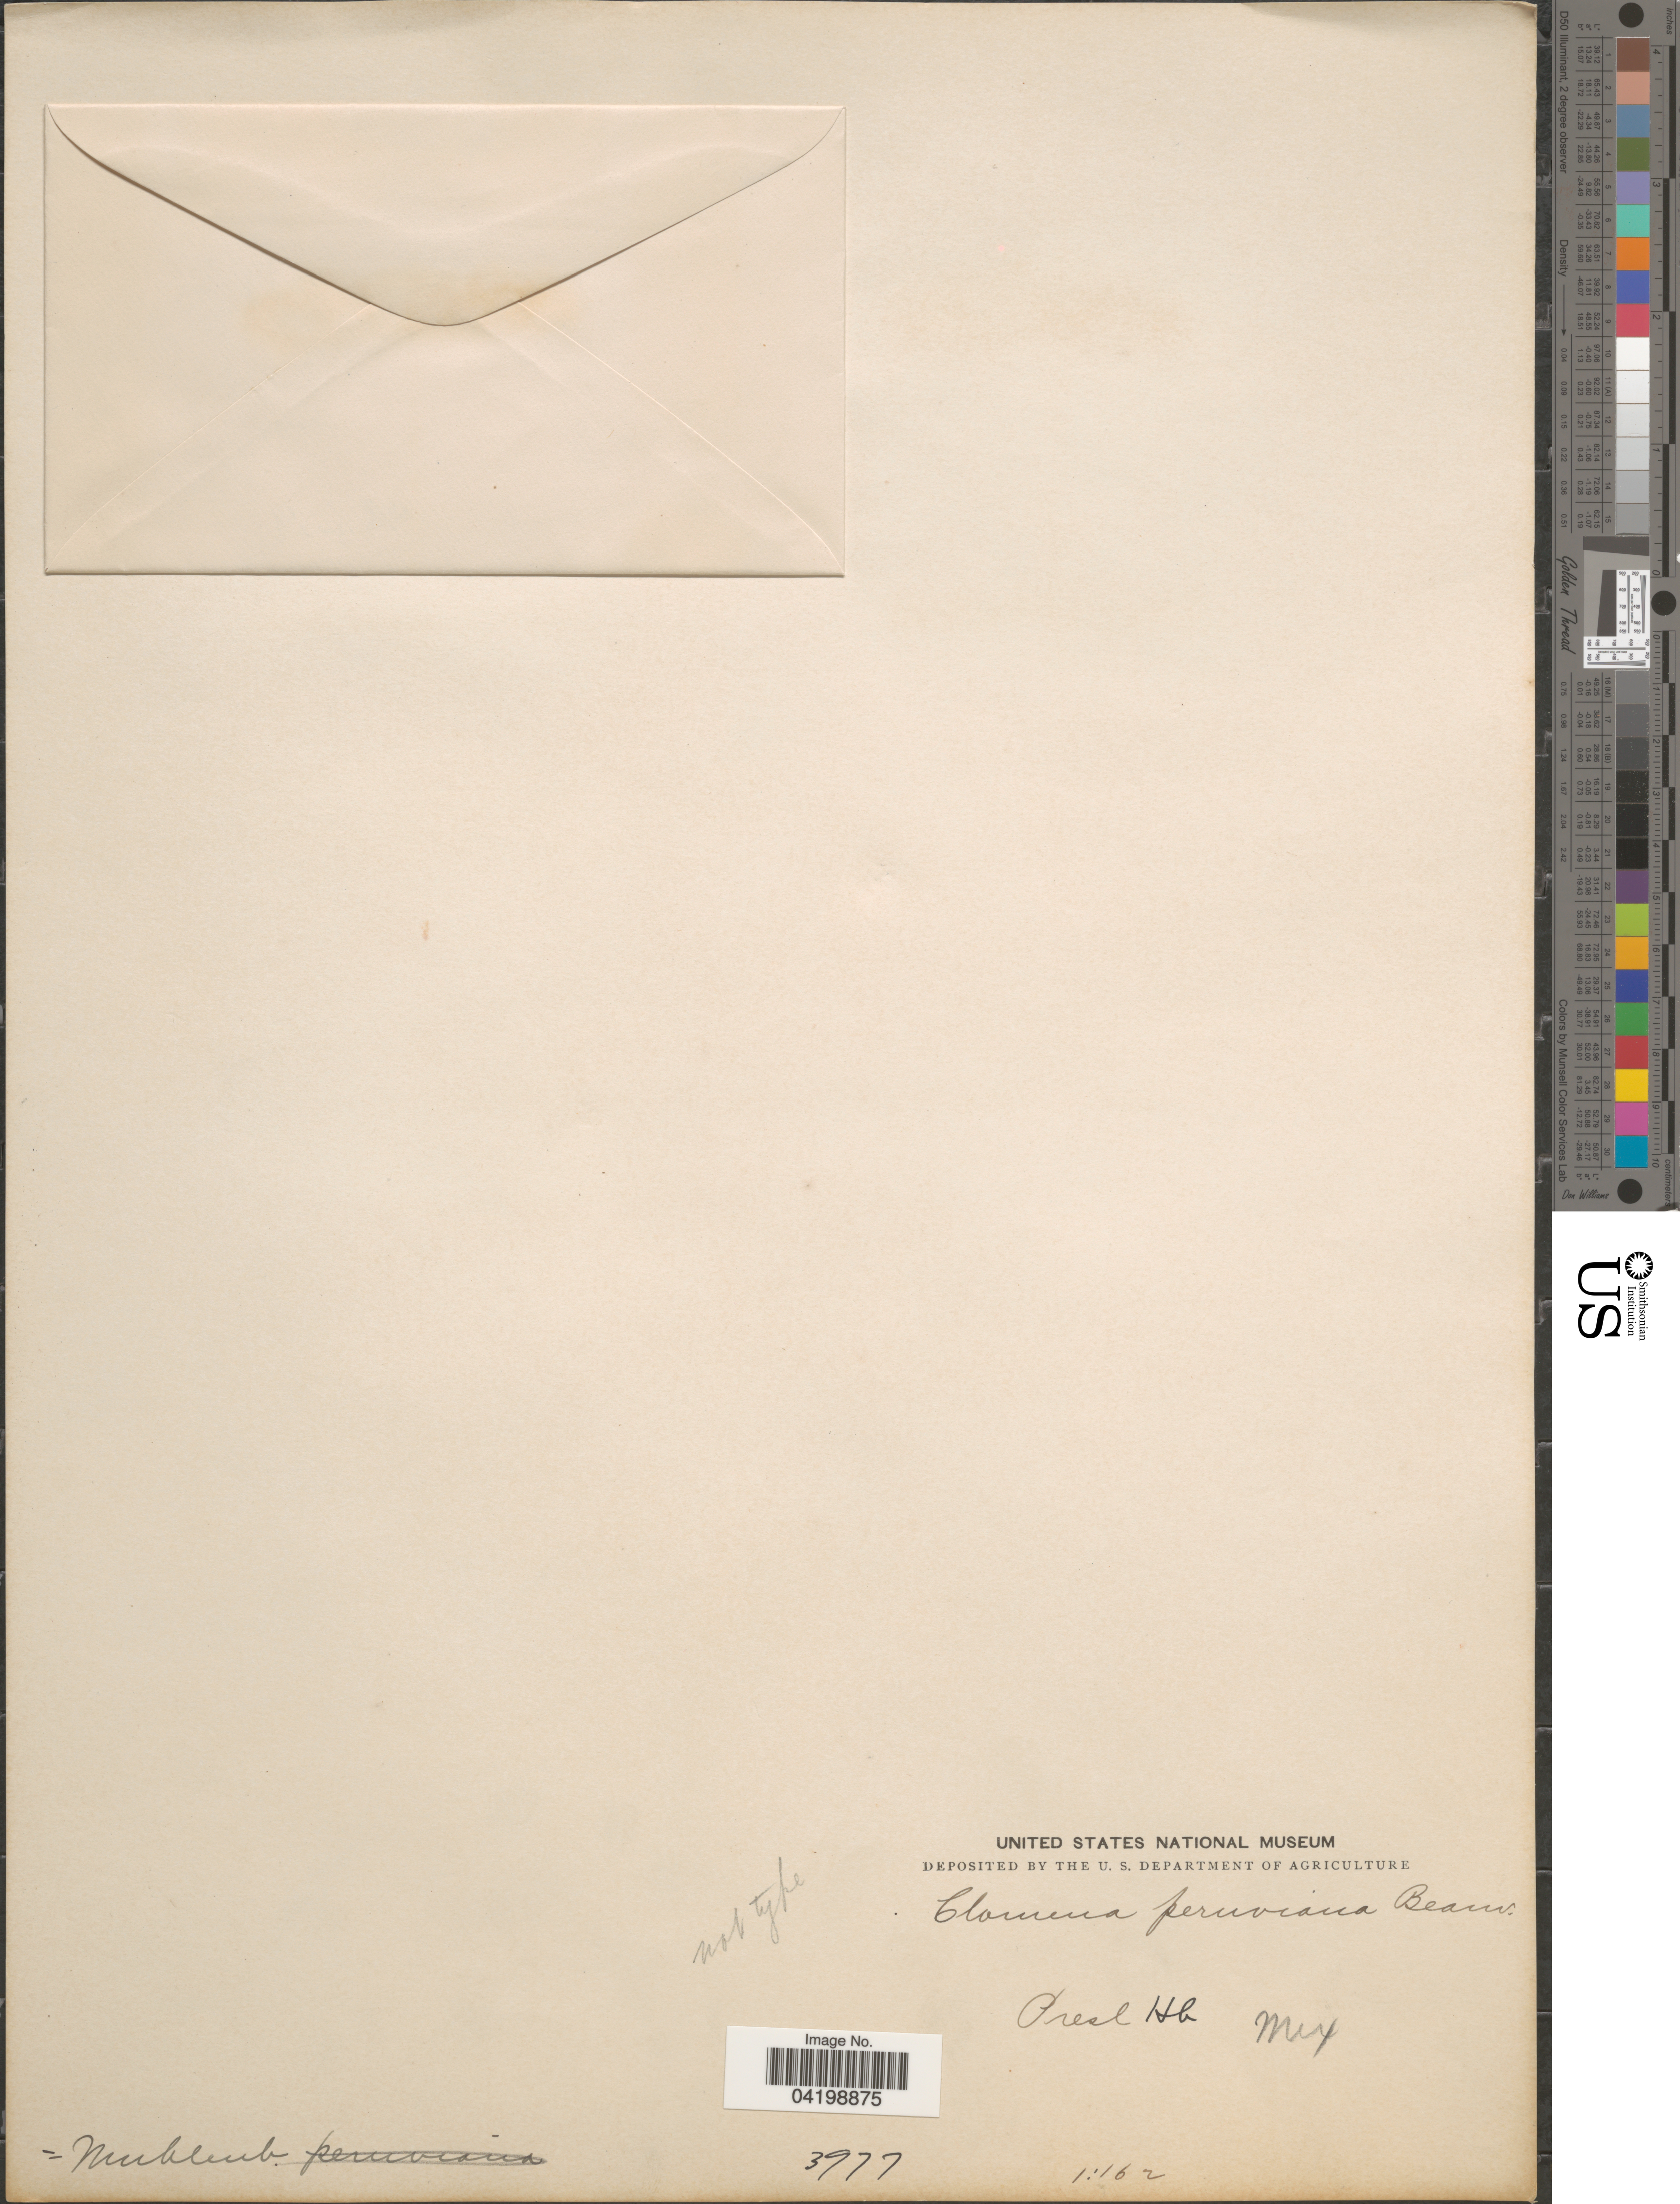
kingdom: Plantae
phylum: Tracheophyta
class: Liliopsida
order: Poales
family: Poaceae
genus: Muhlenbergia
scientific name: Muhlenbergia peruviana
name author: (P. Beauv.) Steud.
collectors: Ex herb. Presl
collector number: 3977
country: Mexico